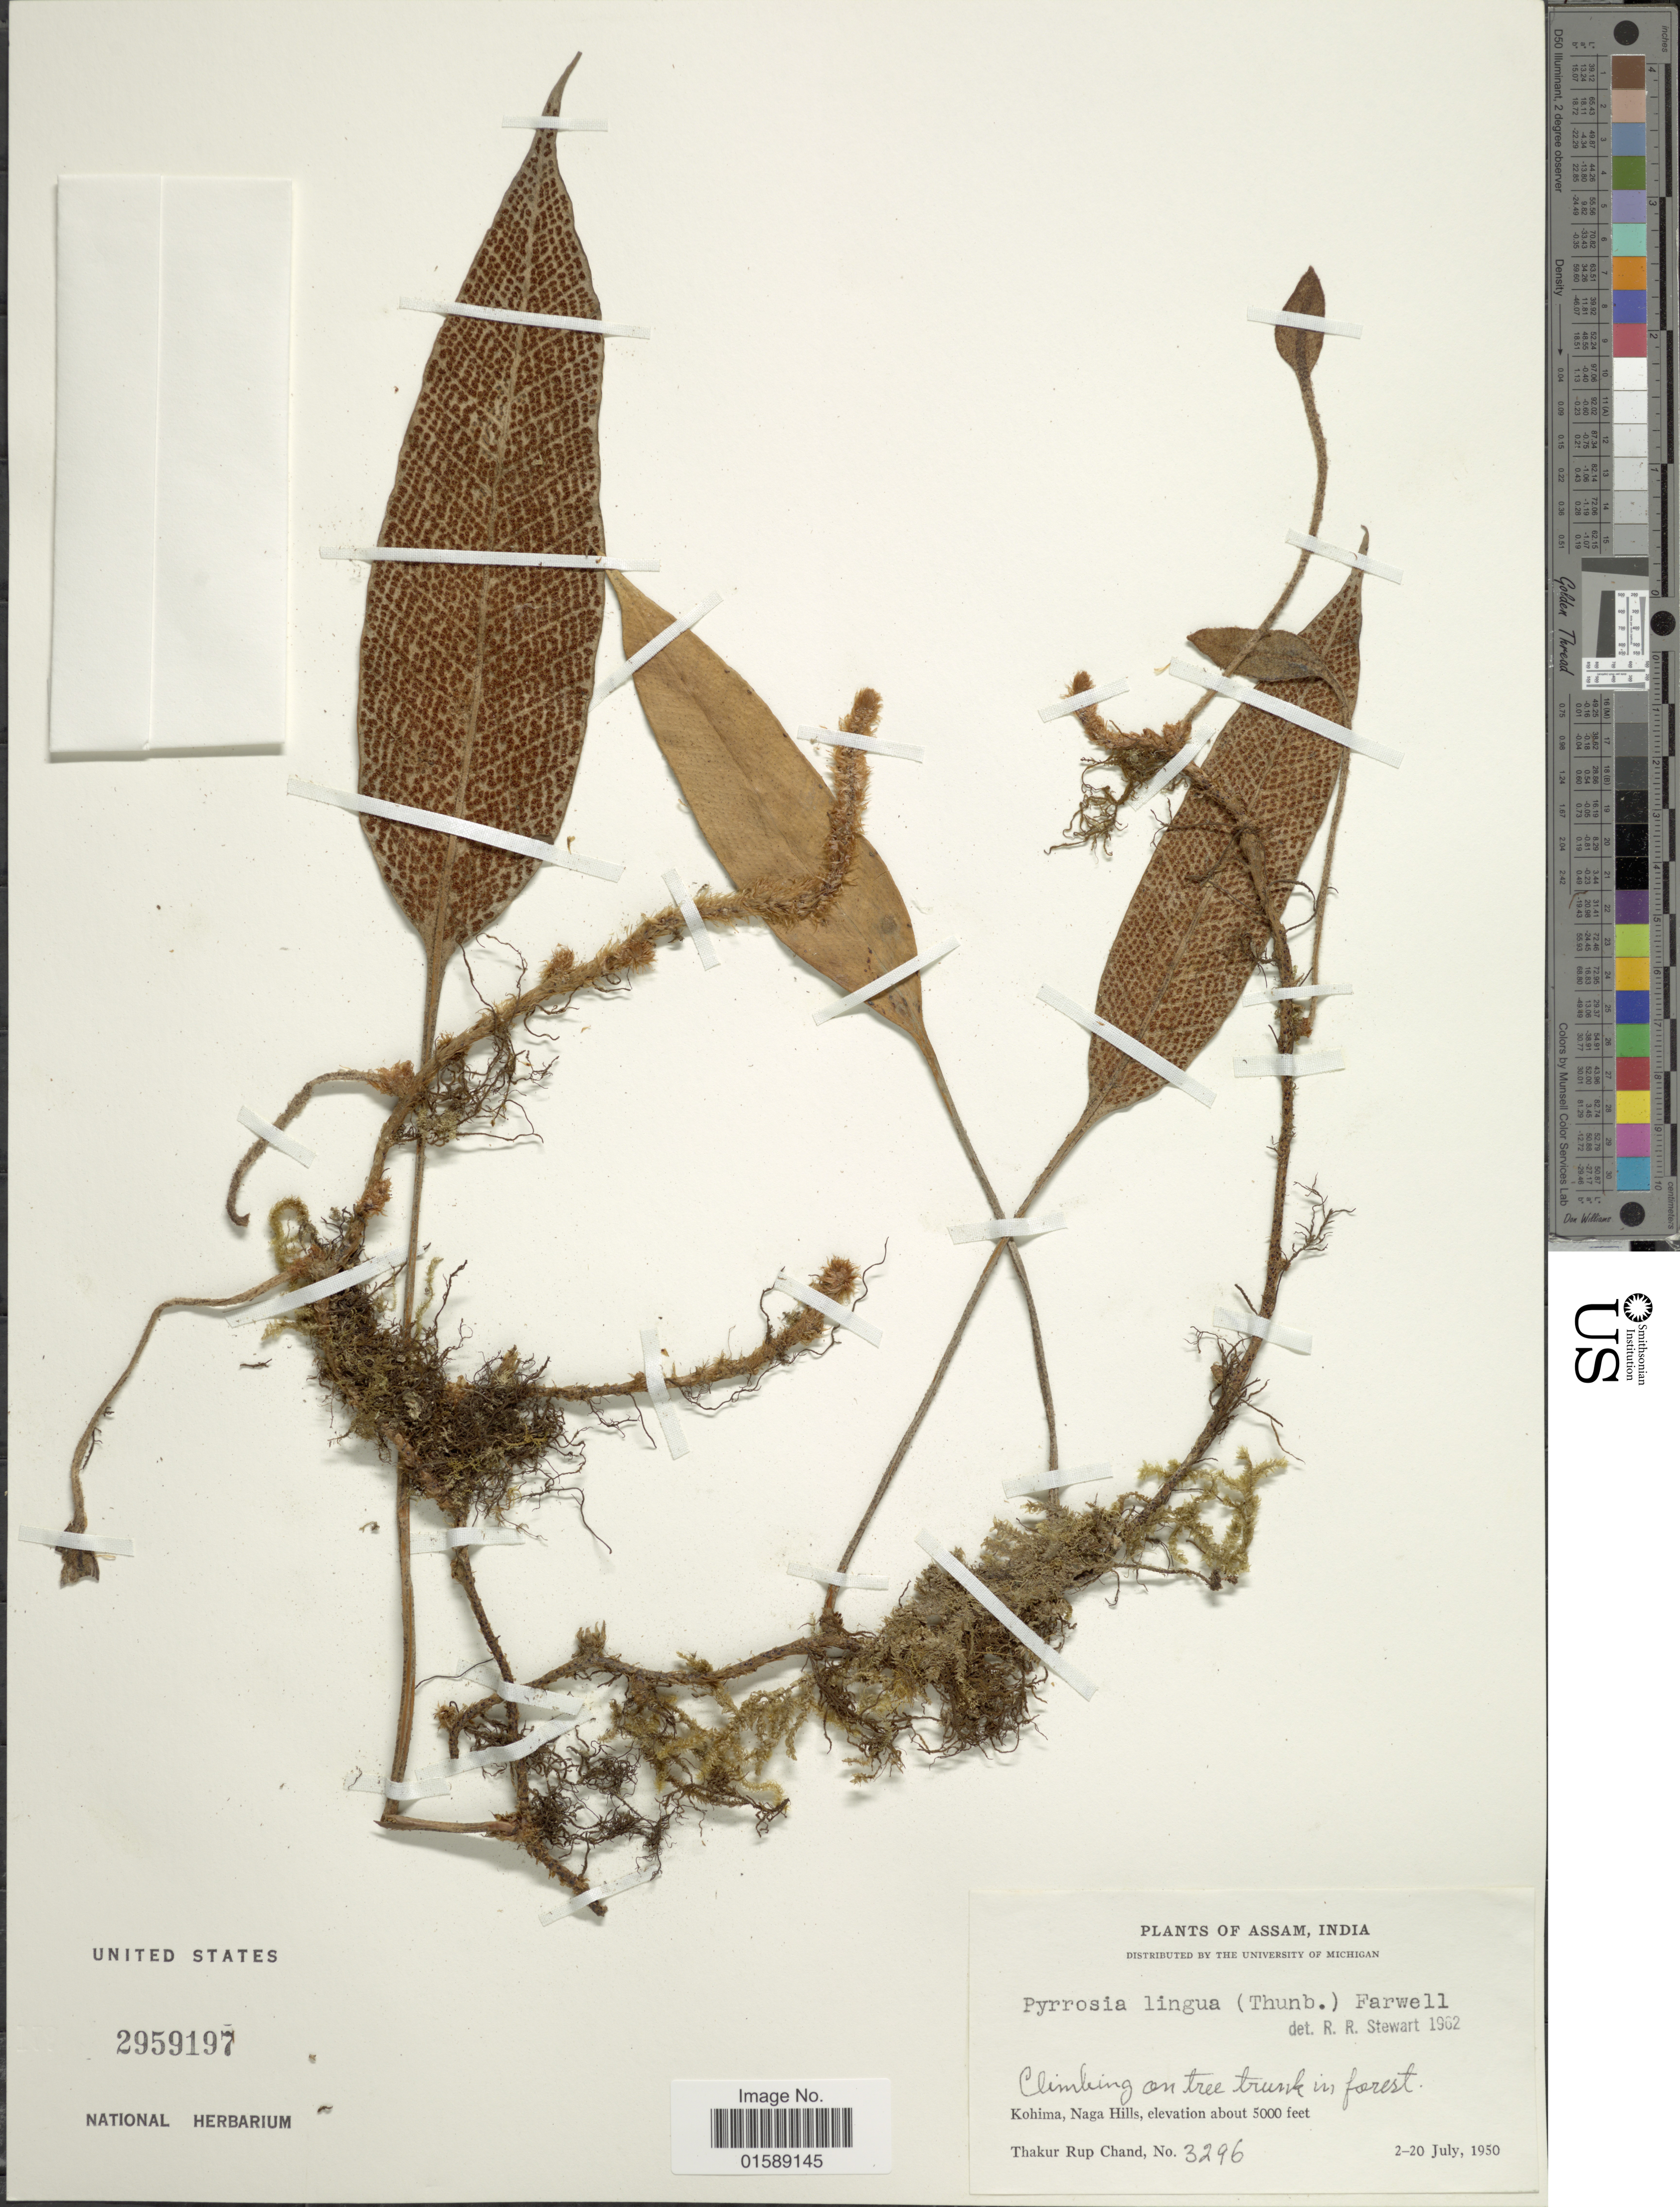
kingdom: Plantae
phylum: Tracheophyta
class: Polypodiopsida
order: Polypodiales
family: Polypodiaceae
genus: Pyrrosia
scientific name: Pyrrosia lingua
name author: (Thurb.) Farw.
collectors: T. R. Chand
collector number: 3296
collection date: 1950-07-02/1950-07-20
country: India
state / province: Nagaland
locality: Kohima, Naga Hills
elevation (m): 1524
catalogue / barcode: US 2959197